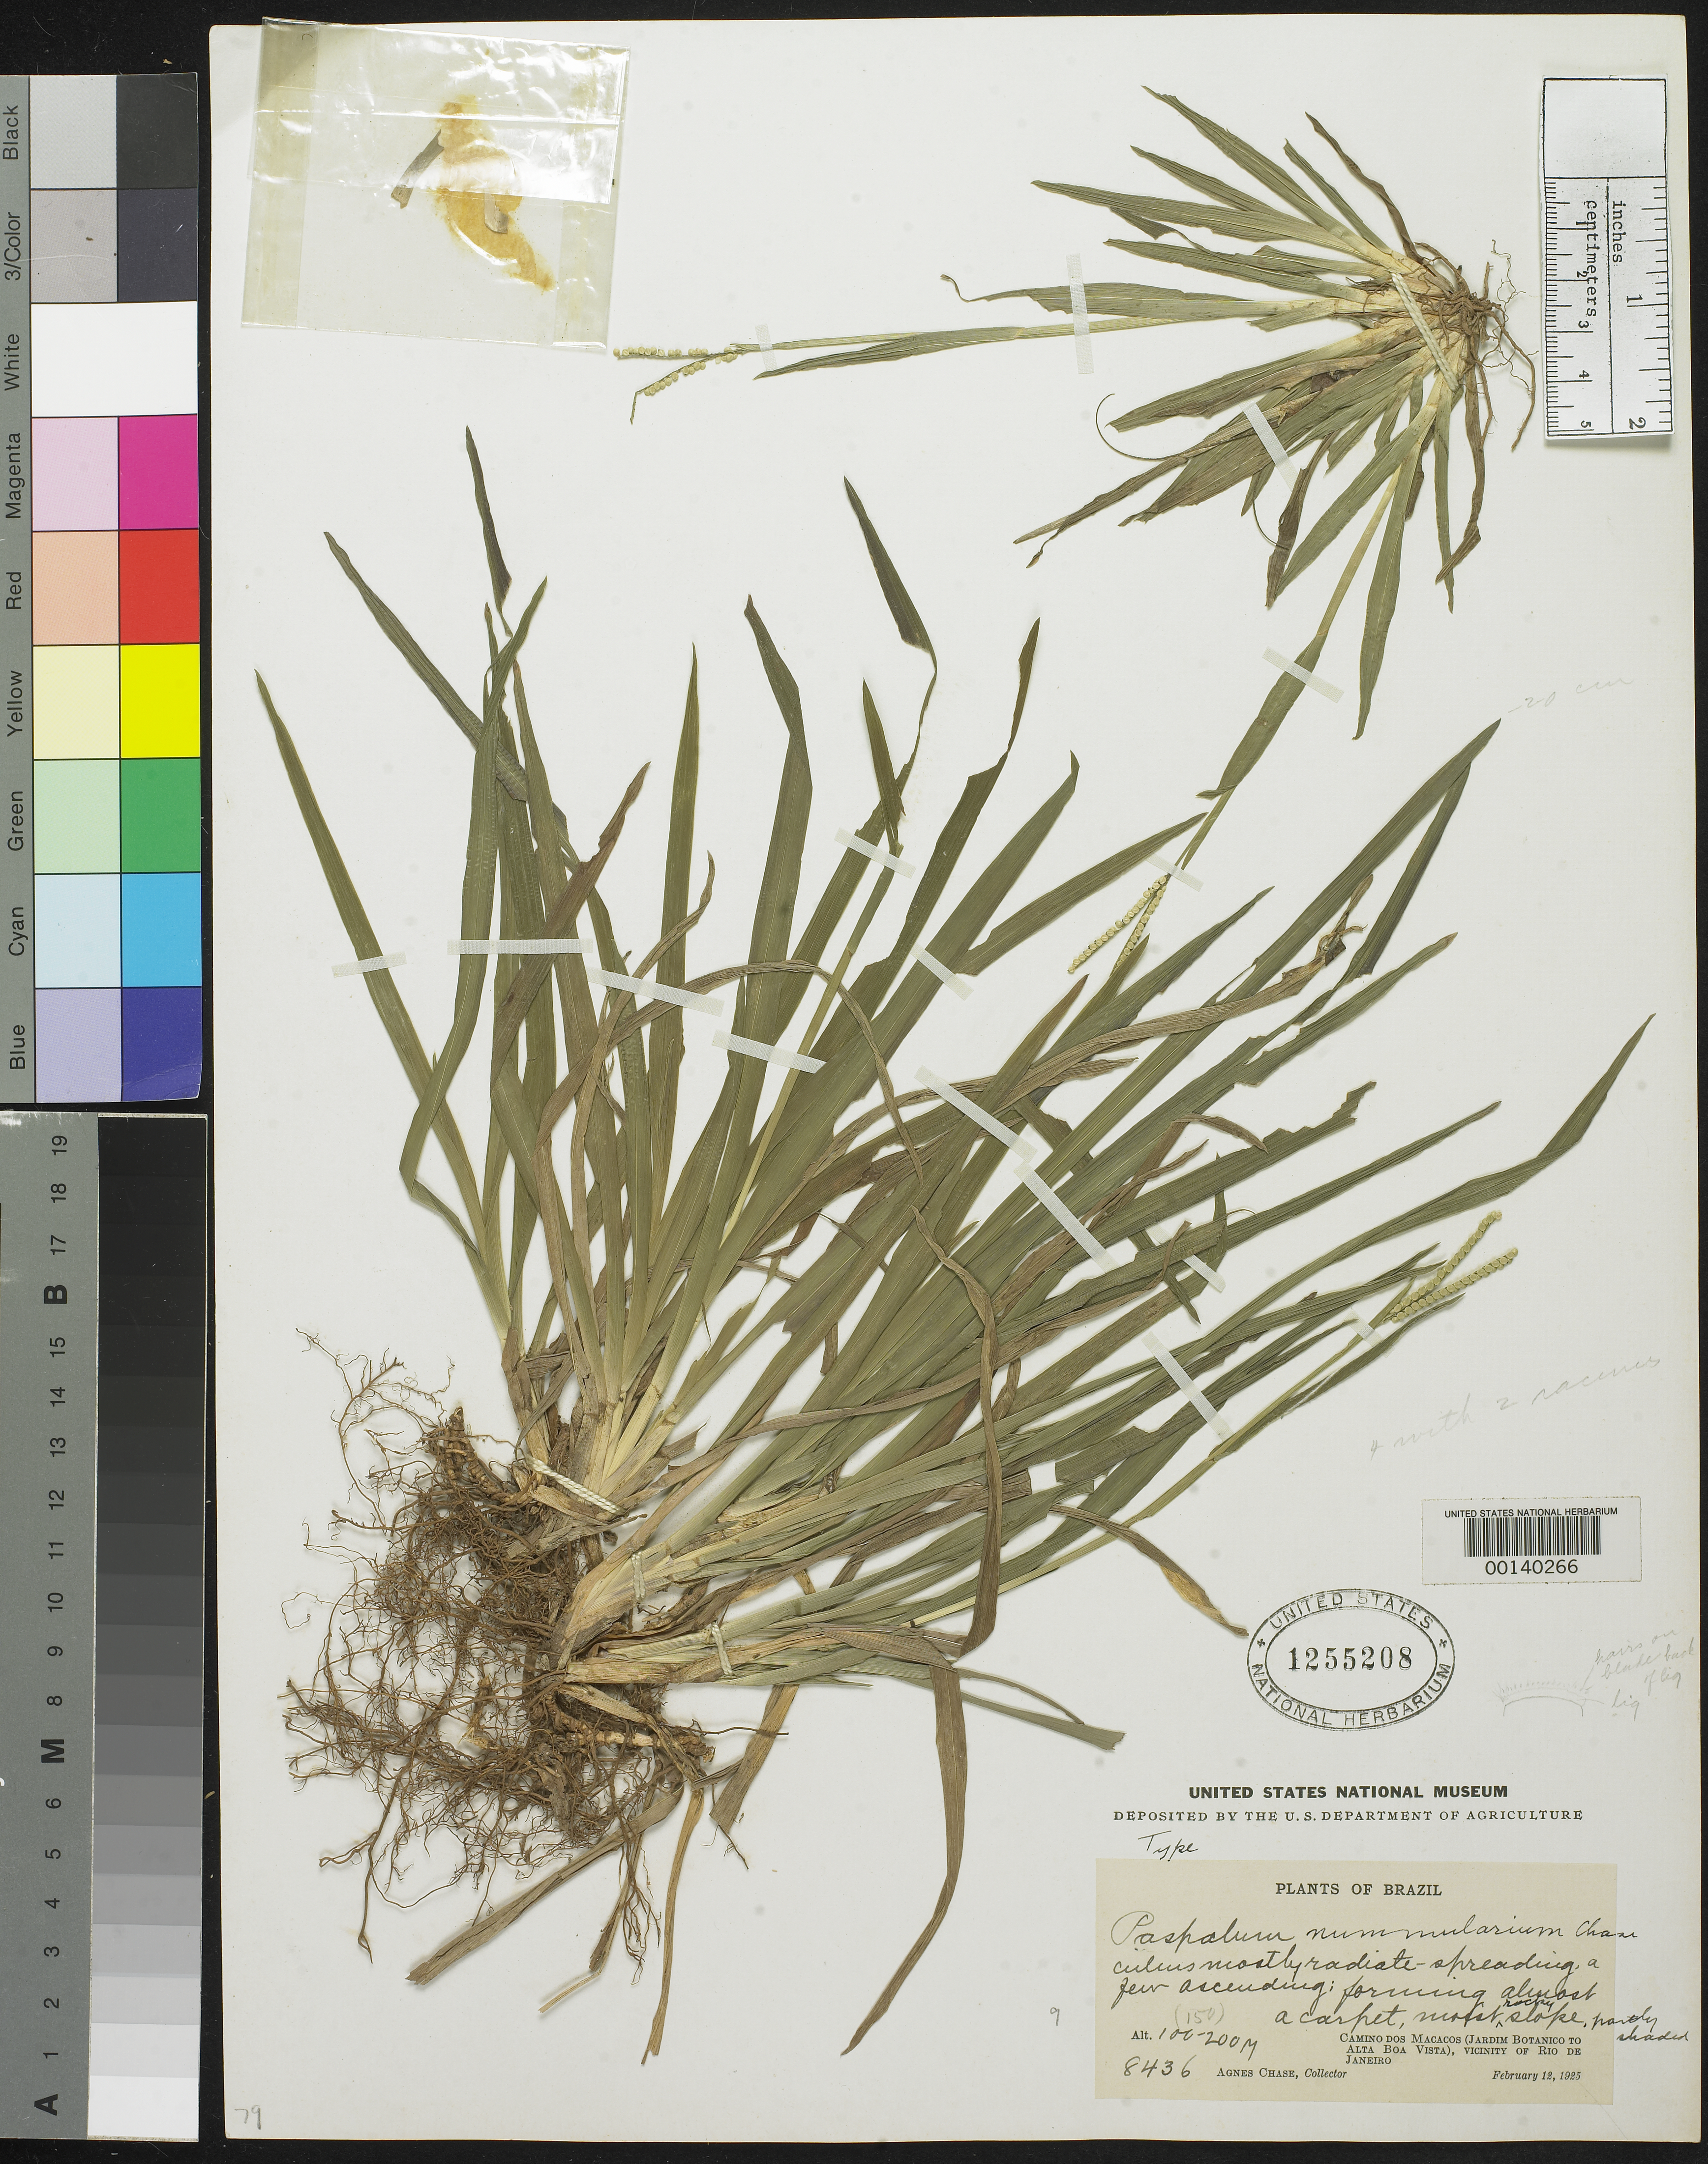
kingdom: Plantae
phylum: Tracheophyta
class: Liliopsida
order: Poales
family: Poaceae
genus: Paspalum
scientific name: Paspalum nummularium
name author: Chase ex Send. & A.G. Burm.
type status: Holotype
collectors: A. Chase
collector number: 8436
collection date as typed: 12 Feb 1925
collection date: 1925-02-12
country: Brazil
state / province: Rio de Janeiro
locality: Camino dos Macacos, (Jardim Botanico to Alta Boa Vista), vicinity of Rio de Janeiro.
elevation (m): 100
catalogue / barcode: US 1255208